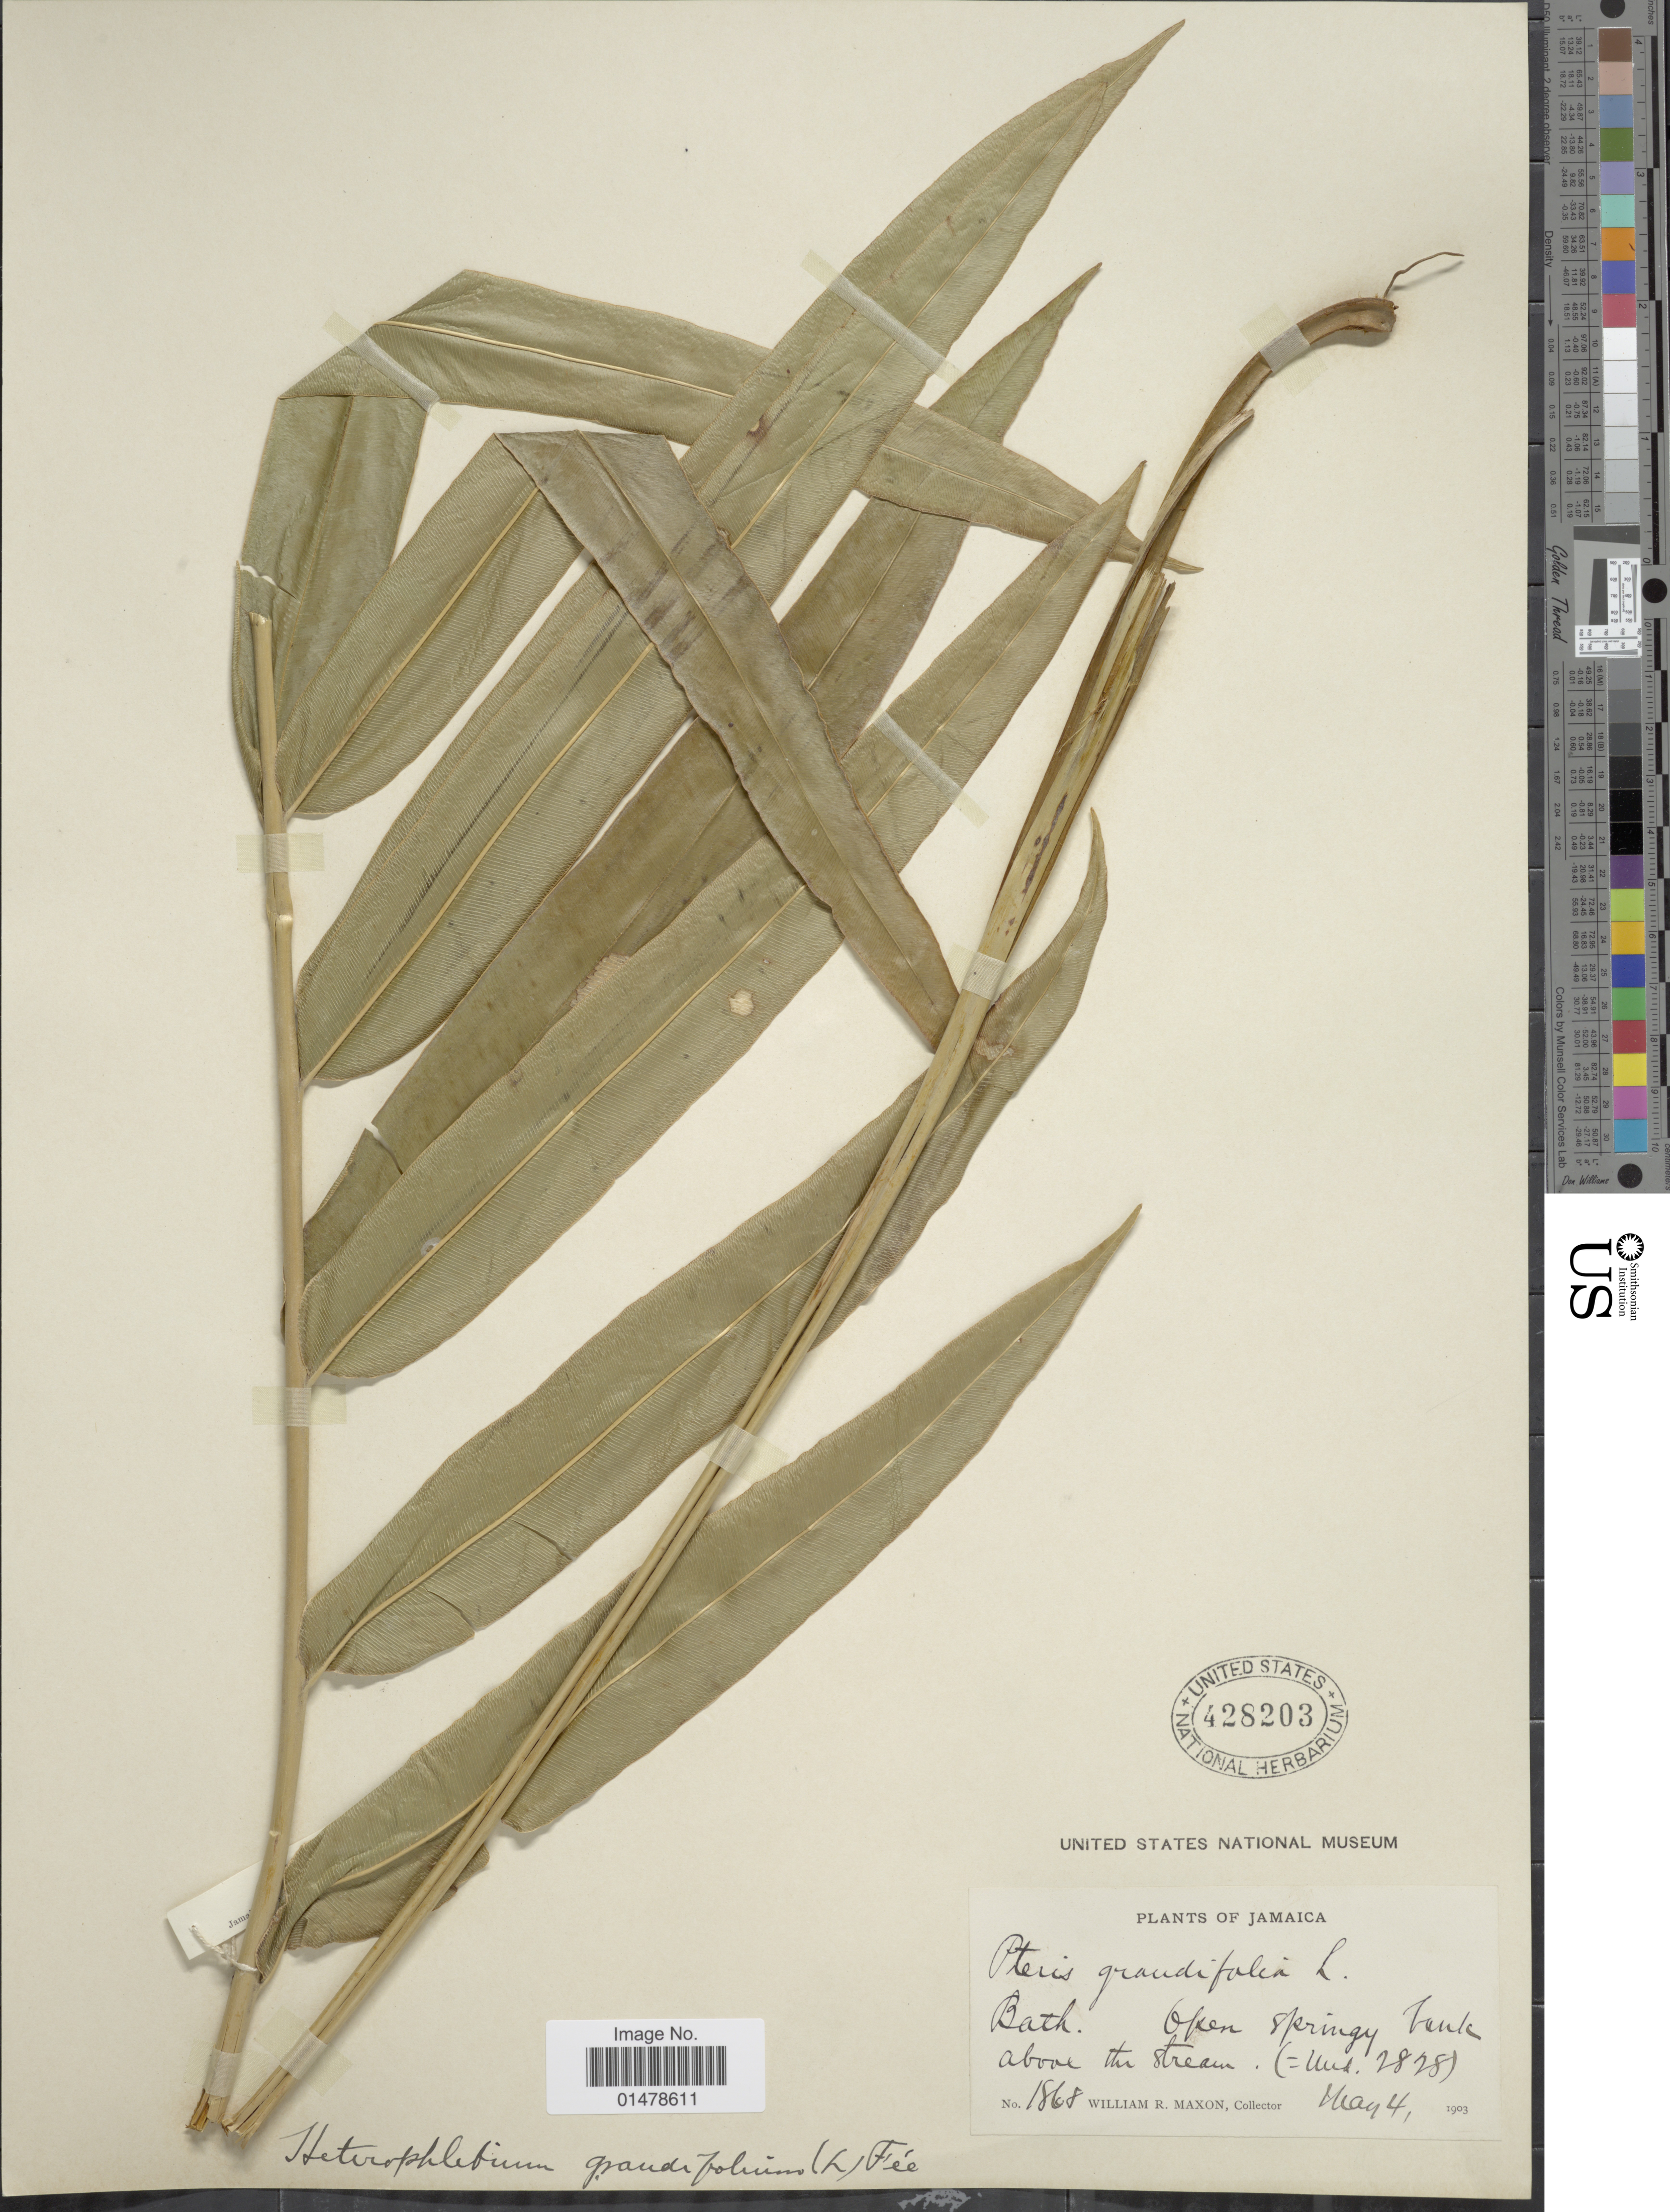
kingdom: Plantae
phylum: Tracheophyta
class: Polypodiopsida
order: Polypodiales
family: Pteridaceae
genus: Pteris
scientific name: Pteris grandifolia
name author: L.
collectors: W. R. Maxon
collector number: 1868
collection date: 1903-05-04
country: Jamaica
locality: Bath, open springy bank above the stream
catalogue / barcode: US 428203